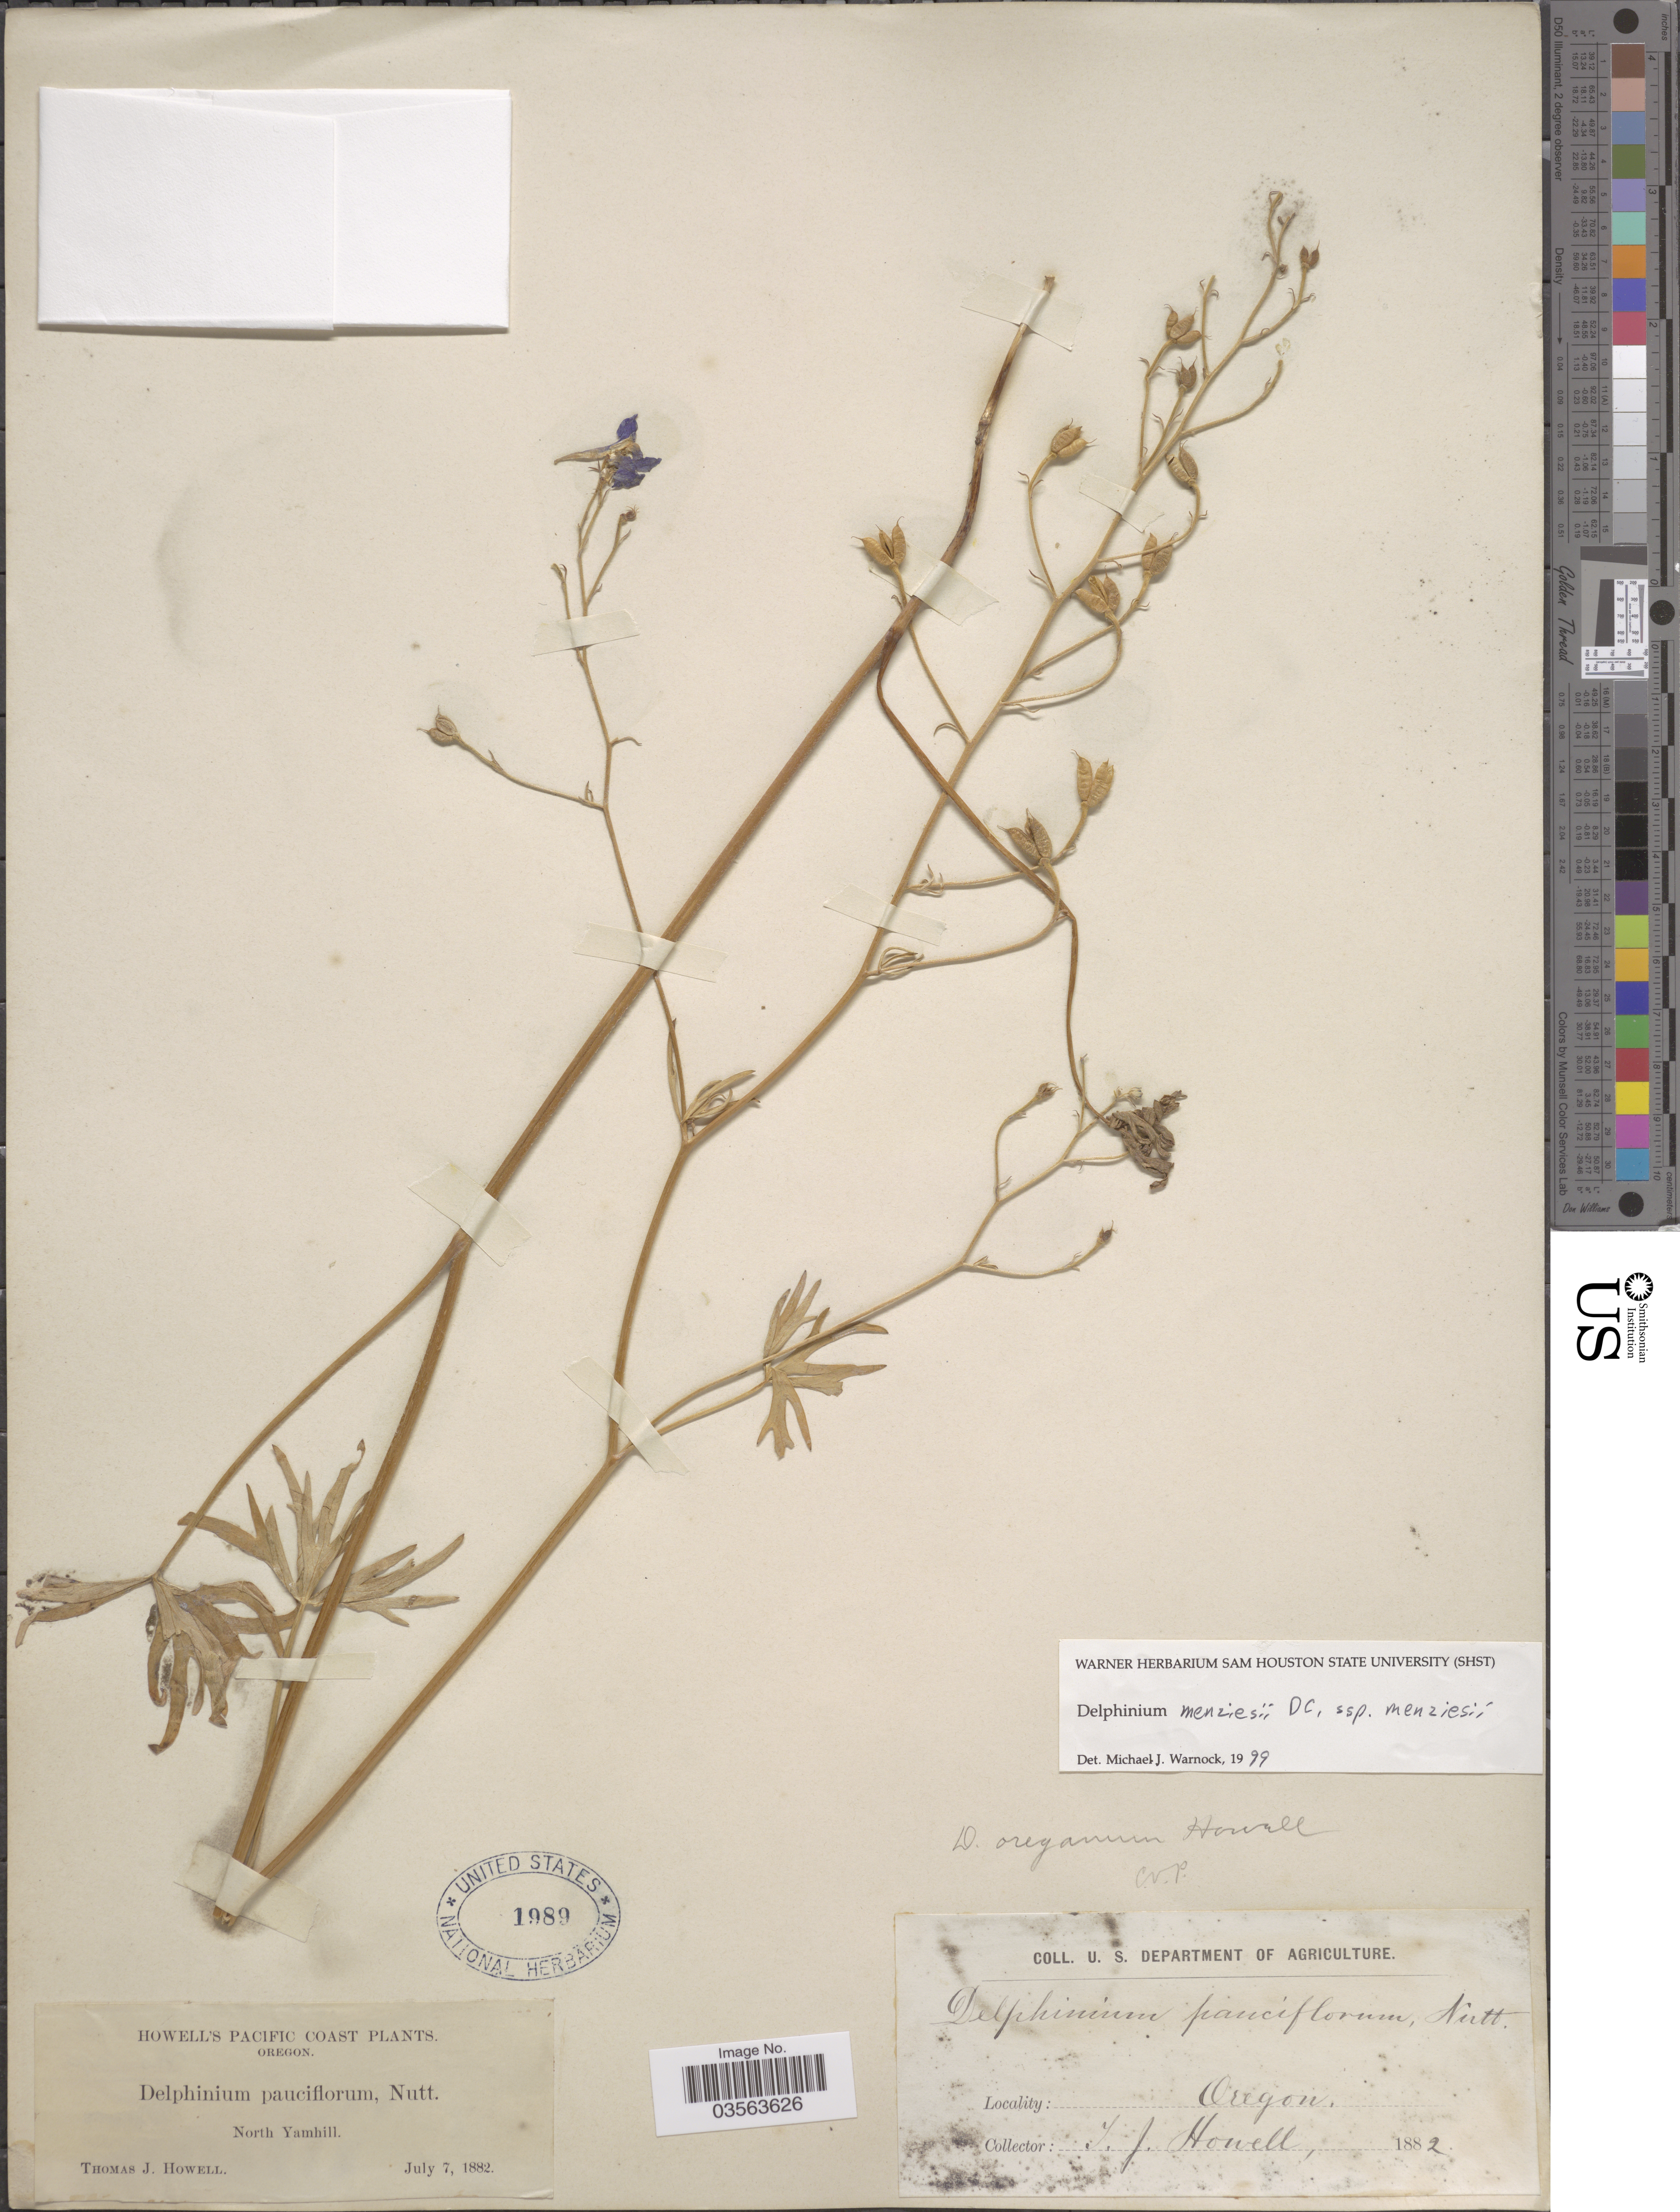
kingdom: Plantae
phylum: Tracheophyta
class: Magnoliopsida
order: Ranunculales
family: Ranunculaceae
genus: Delphinium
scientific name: Delphinium menziesii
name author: DC.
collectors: T. J. Howell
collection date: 1882-07-07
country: United States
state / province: Oregon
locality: Pacific Coast. North Yamhill.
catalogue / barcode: US 1989